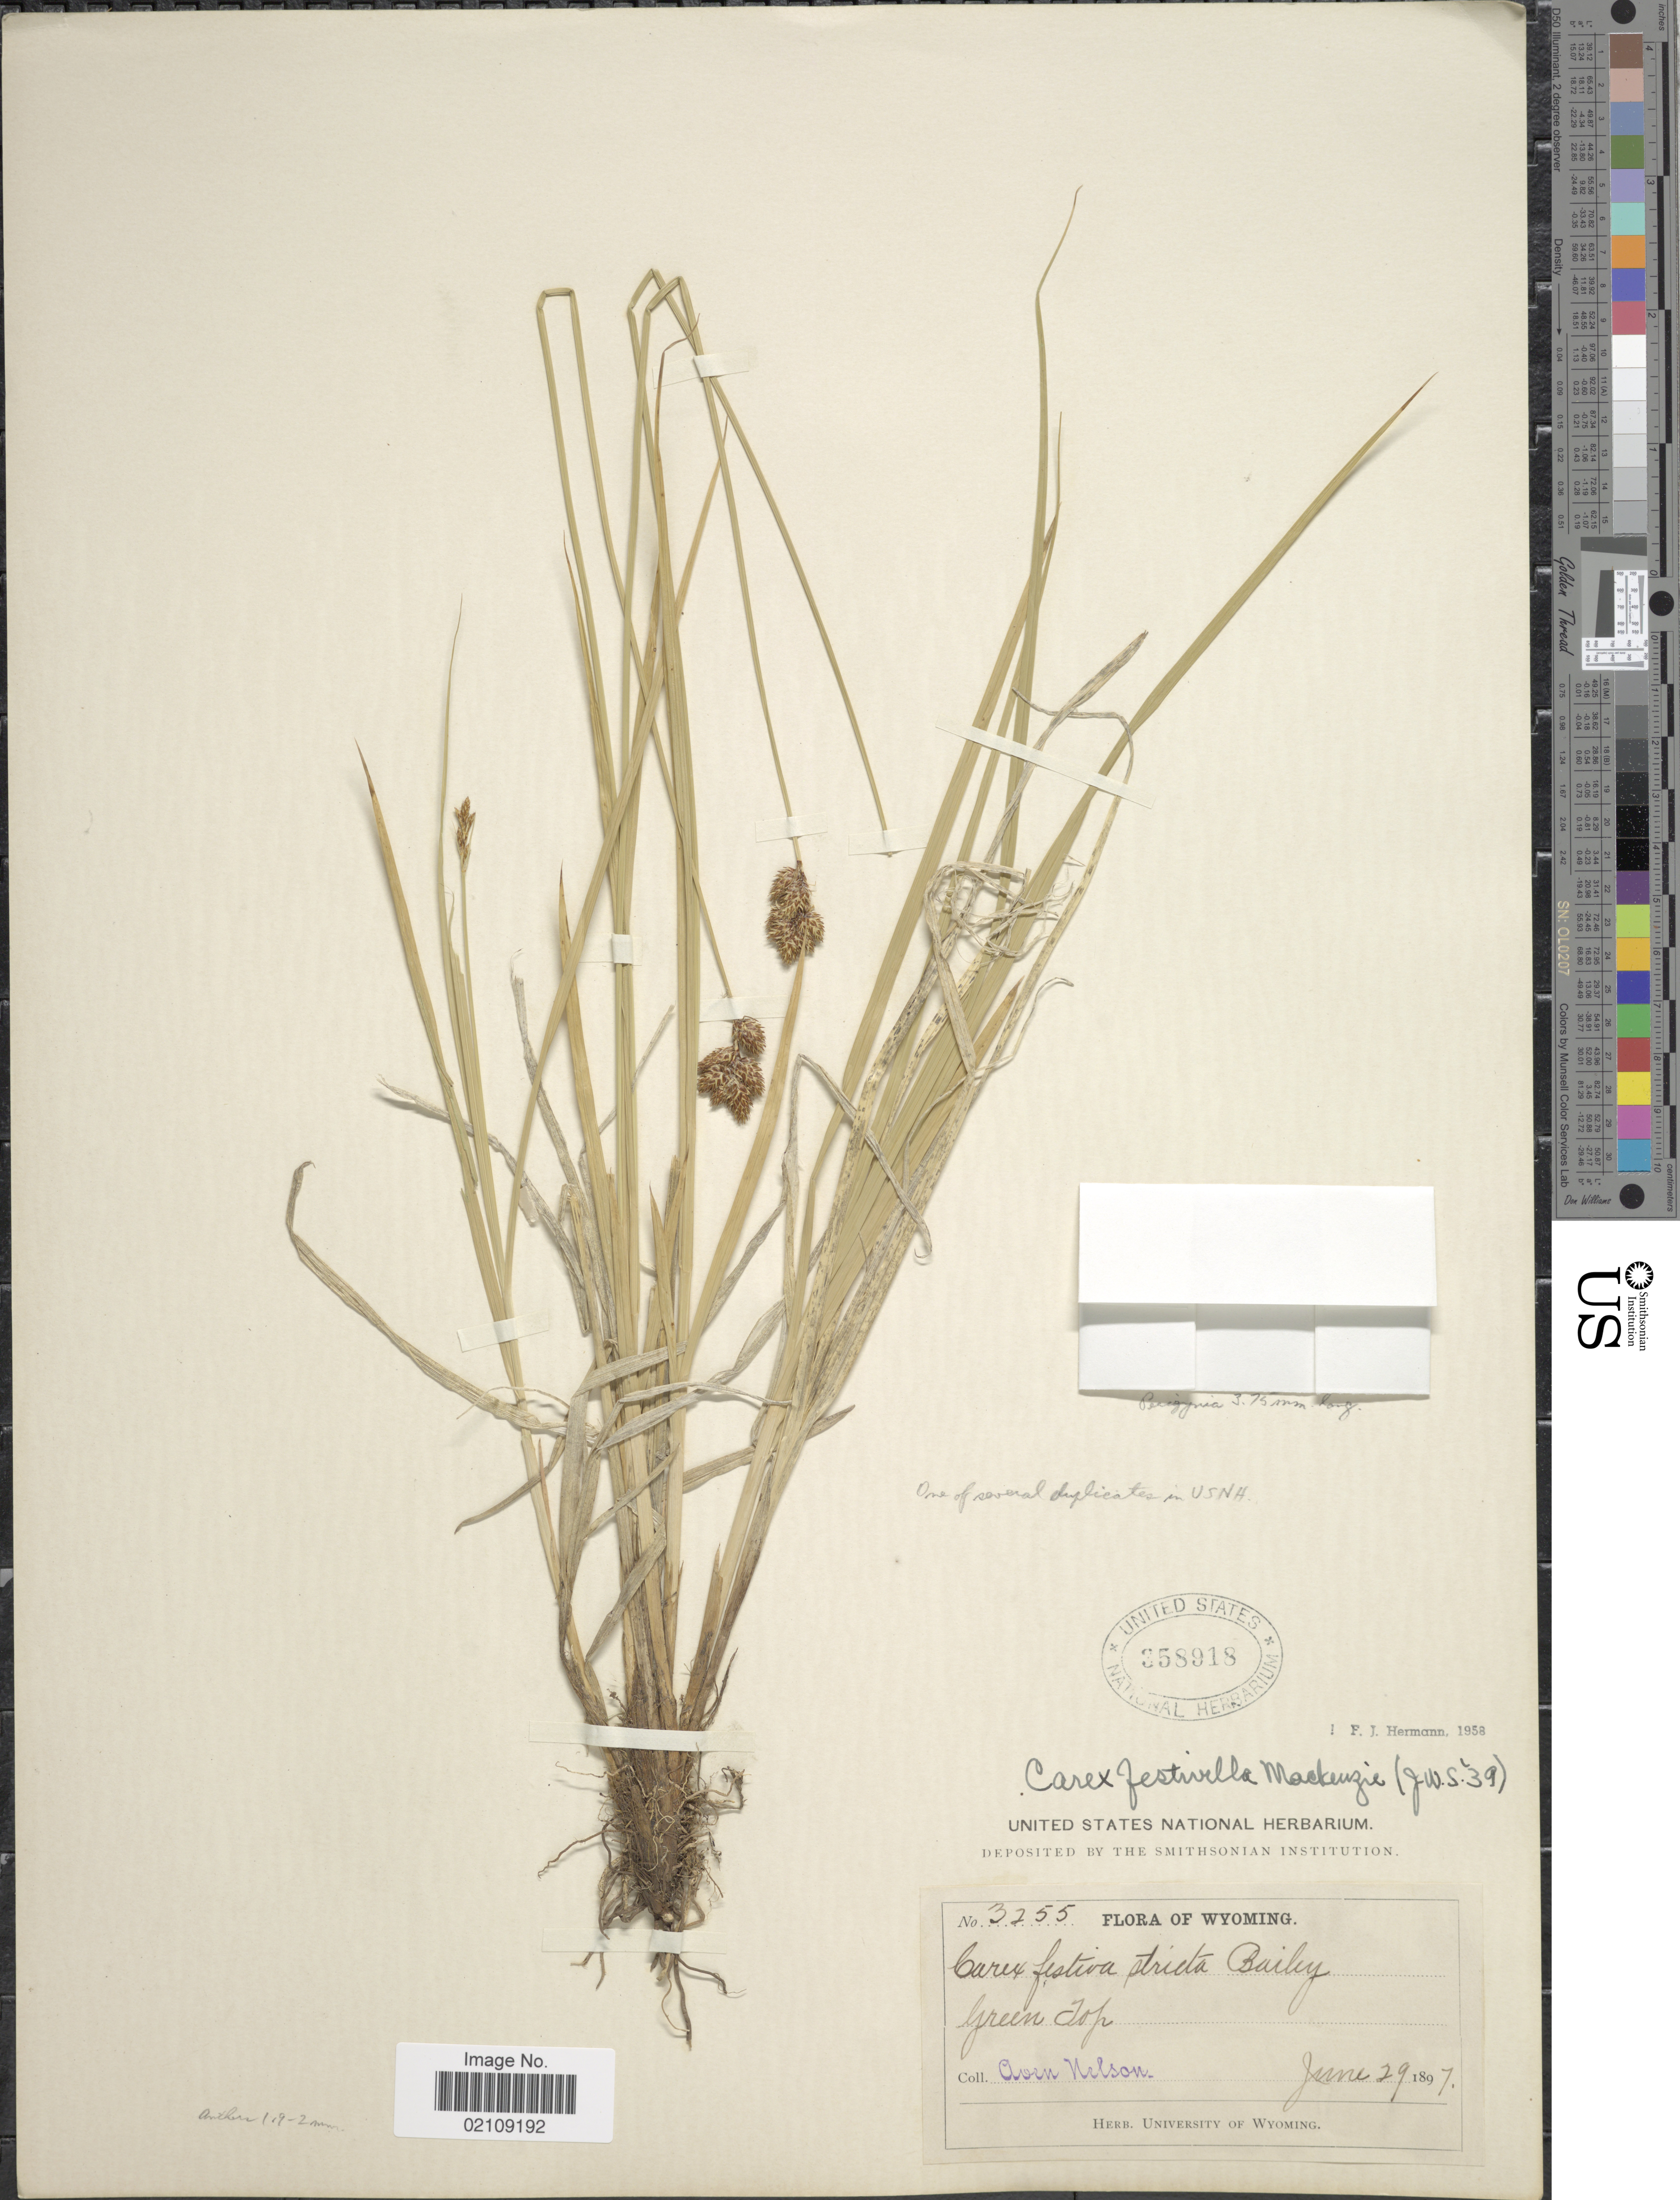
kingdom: Plantae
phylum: Tracheophyta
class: Liliopsida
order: Poales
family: Cyperaceae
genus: Carex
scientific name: Carex microptera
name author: Mack.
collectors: A. Nelson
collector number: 3255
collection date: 1897-06-29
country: United States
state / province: Wyoming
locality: Green Top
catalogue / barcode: US 358918